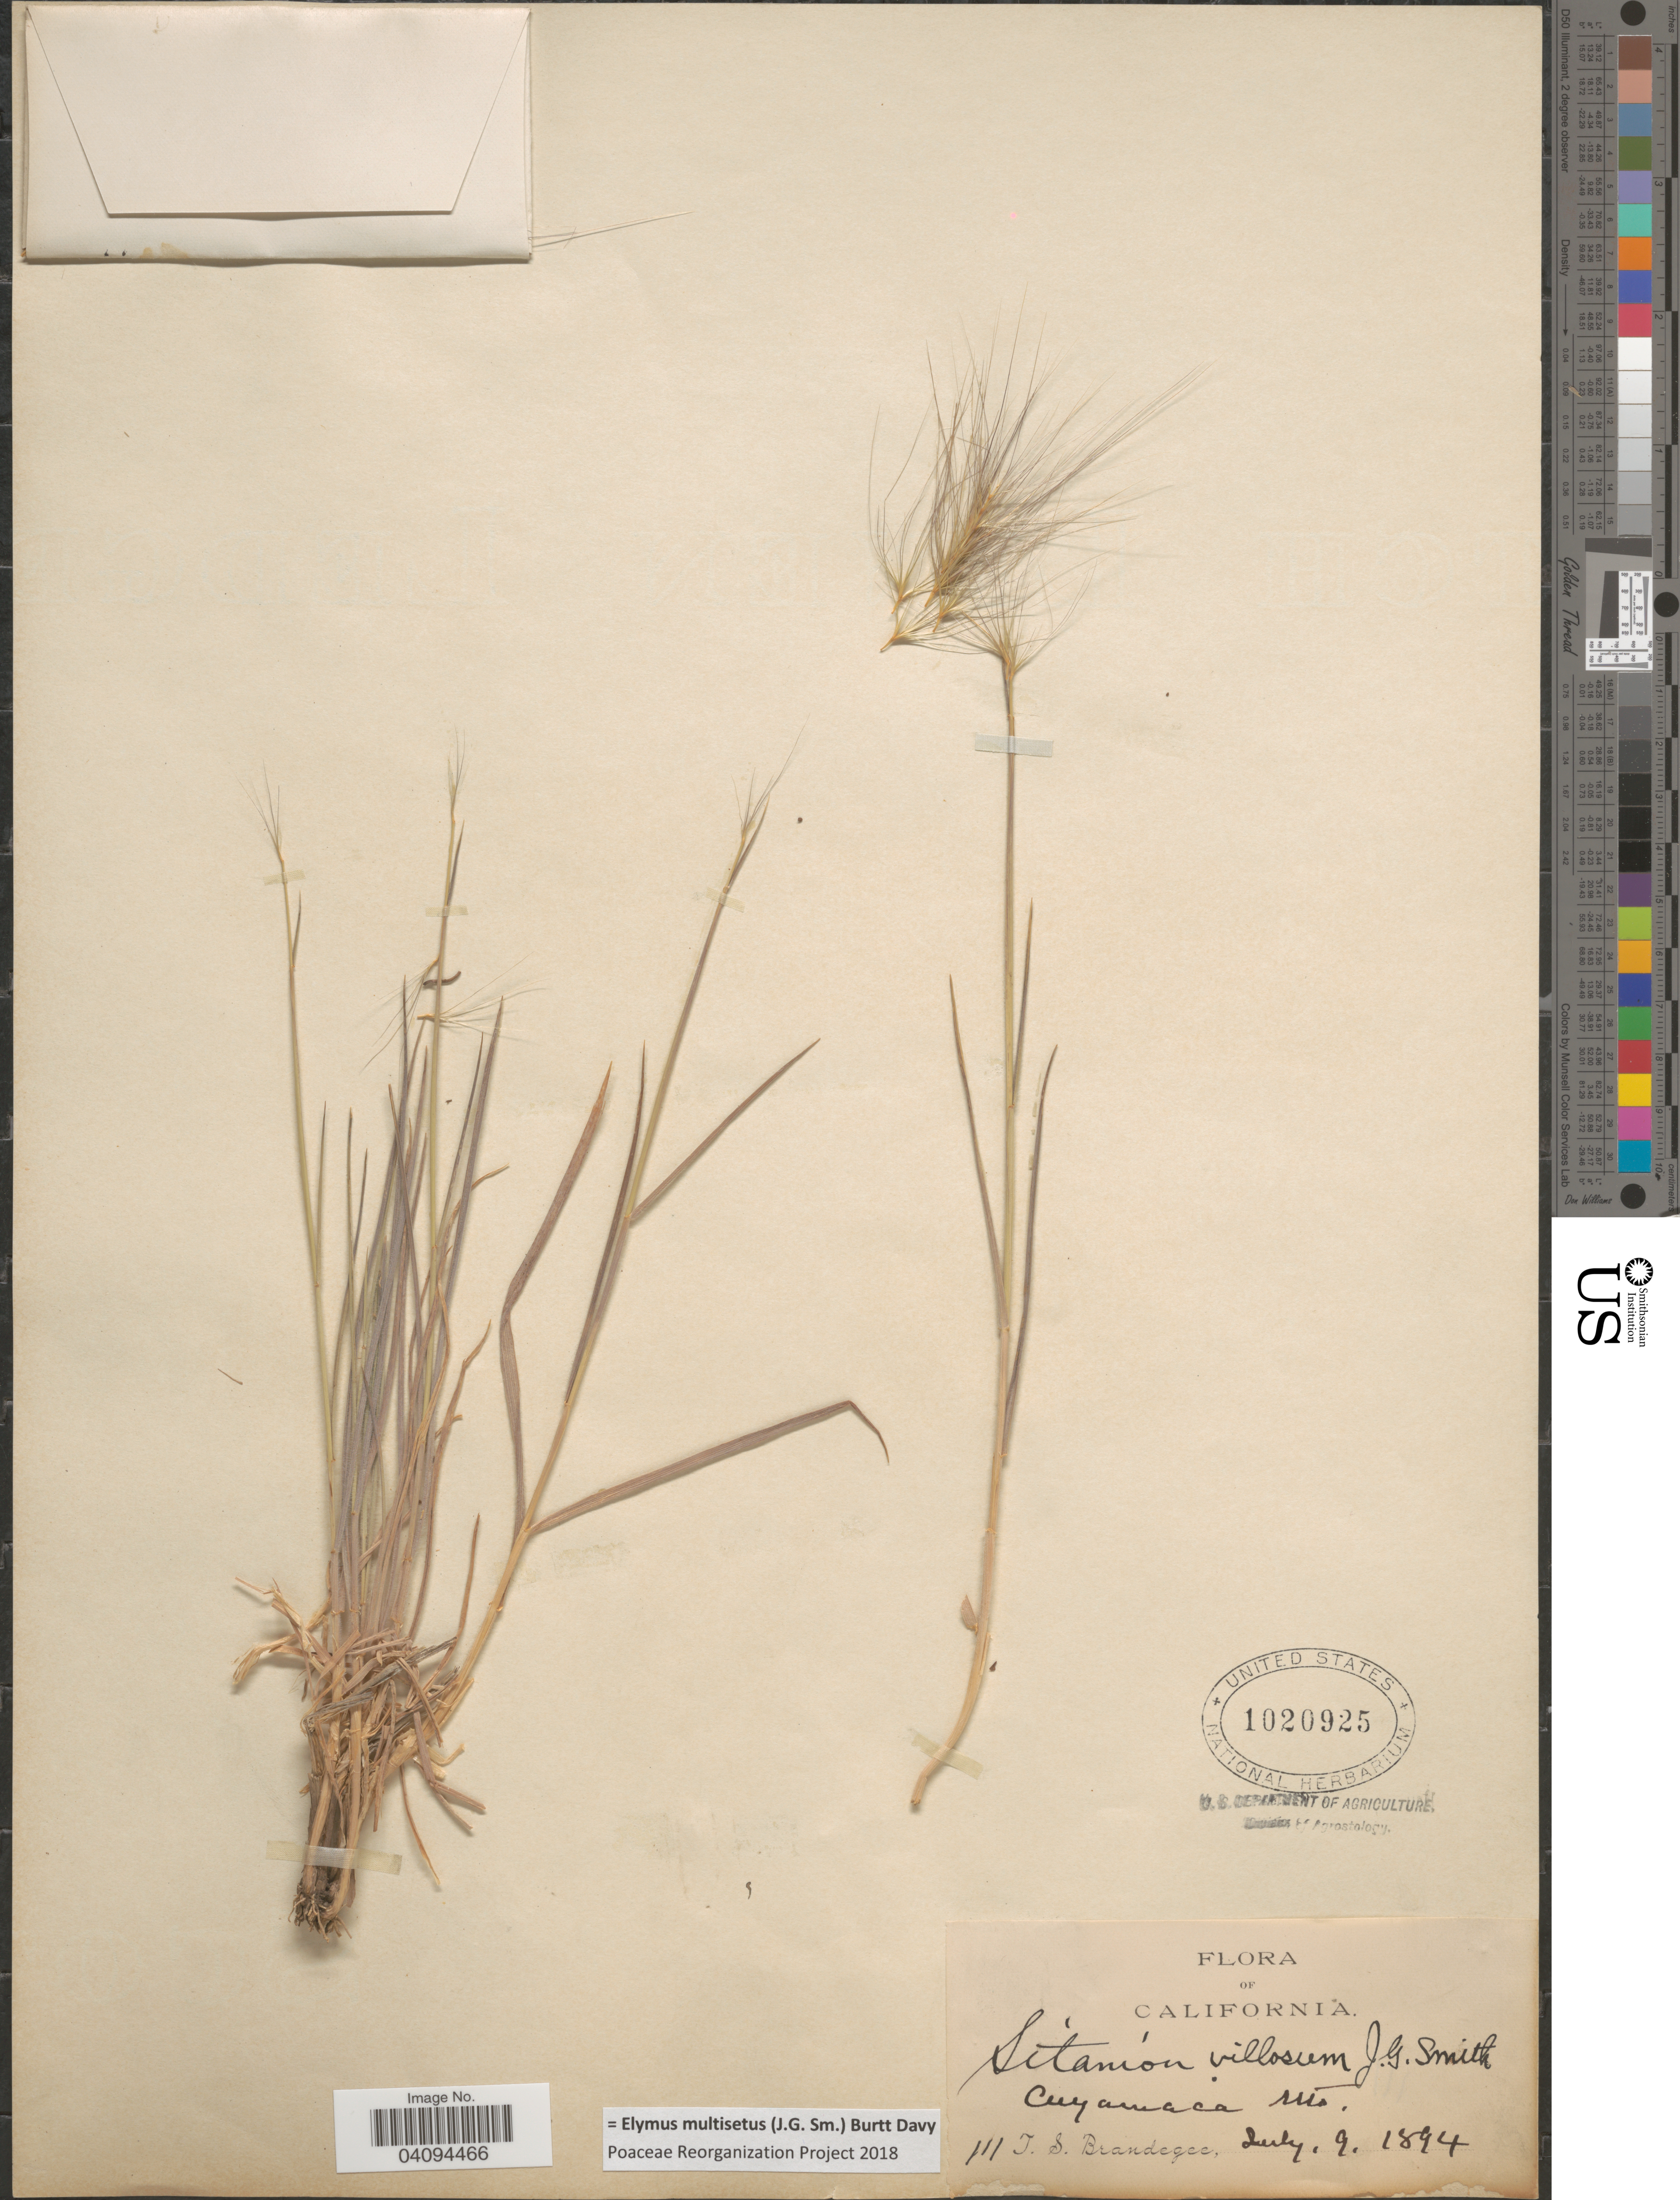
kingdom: Plantae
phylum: Tracheophyta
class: Liliopsida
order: Poales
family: Poaceae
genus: Elymus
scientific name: Elymus multisetus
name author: (J.G. Sm.) Burtt Davy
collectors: J. S. Brandegee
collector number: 111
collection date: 1894-07-09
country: United States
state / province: California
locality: Cuyamaca Mts.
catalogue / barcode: US 1020925